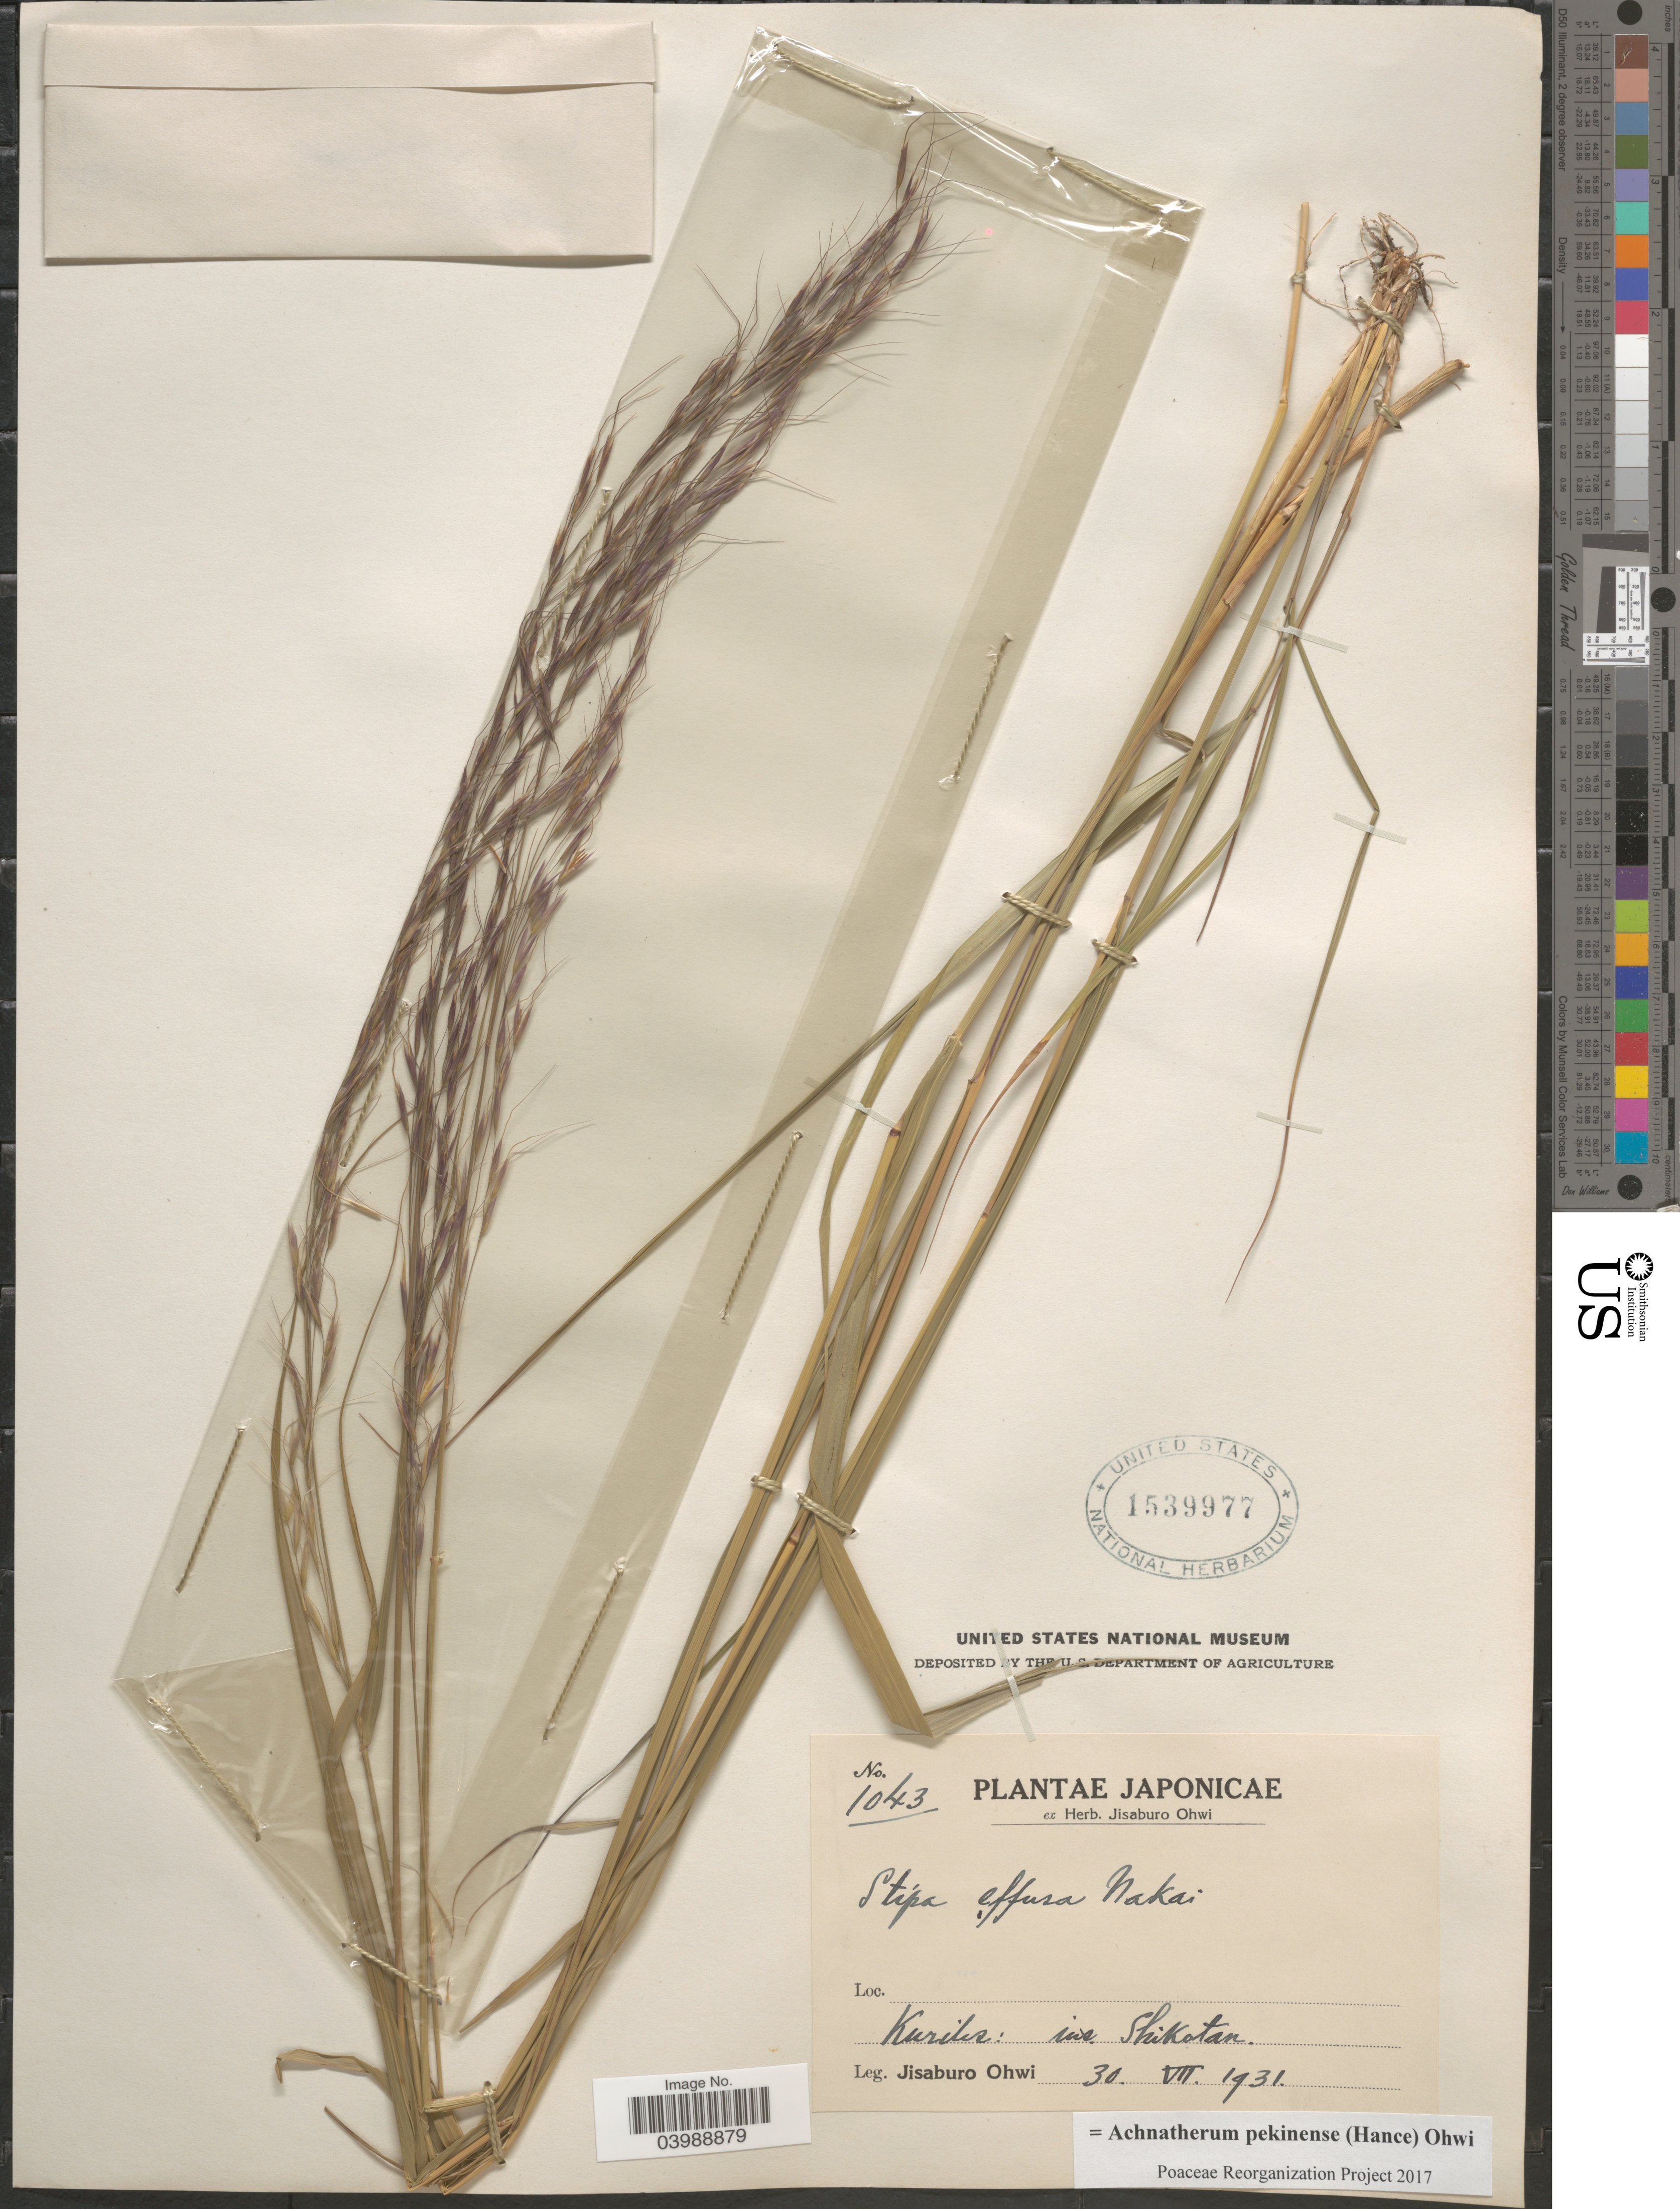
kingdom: Plantae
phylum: Tracheophyta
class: Liliopsida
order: Poales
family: Poaceae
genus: Achnatherum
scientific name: Achnatherum pekinense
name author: (Hance) Ohwi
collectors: J. Ohwi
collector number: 1043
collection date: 1931-07-30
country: Japan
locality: Kuriles: ins. Shikotan.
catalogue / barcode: US 1539977